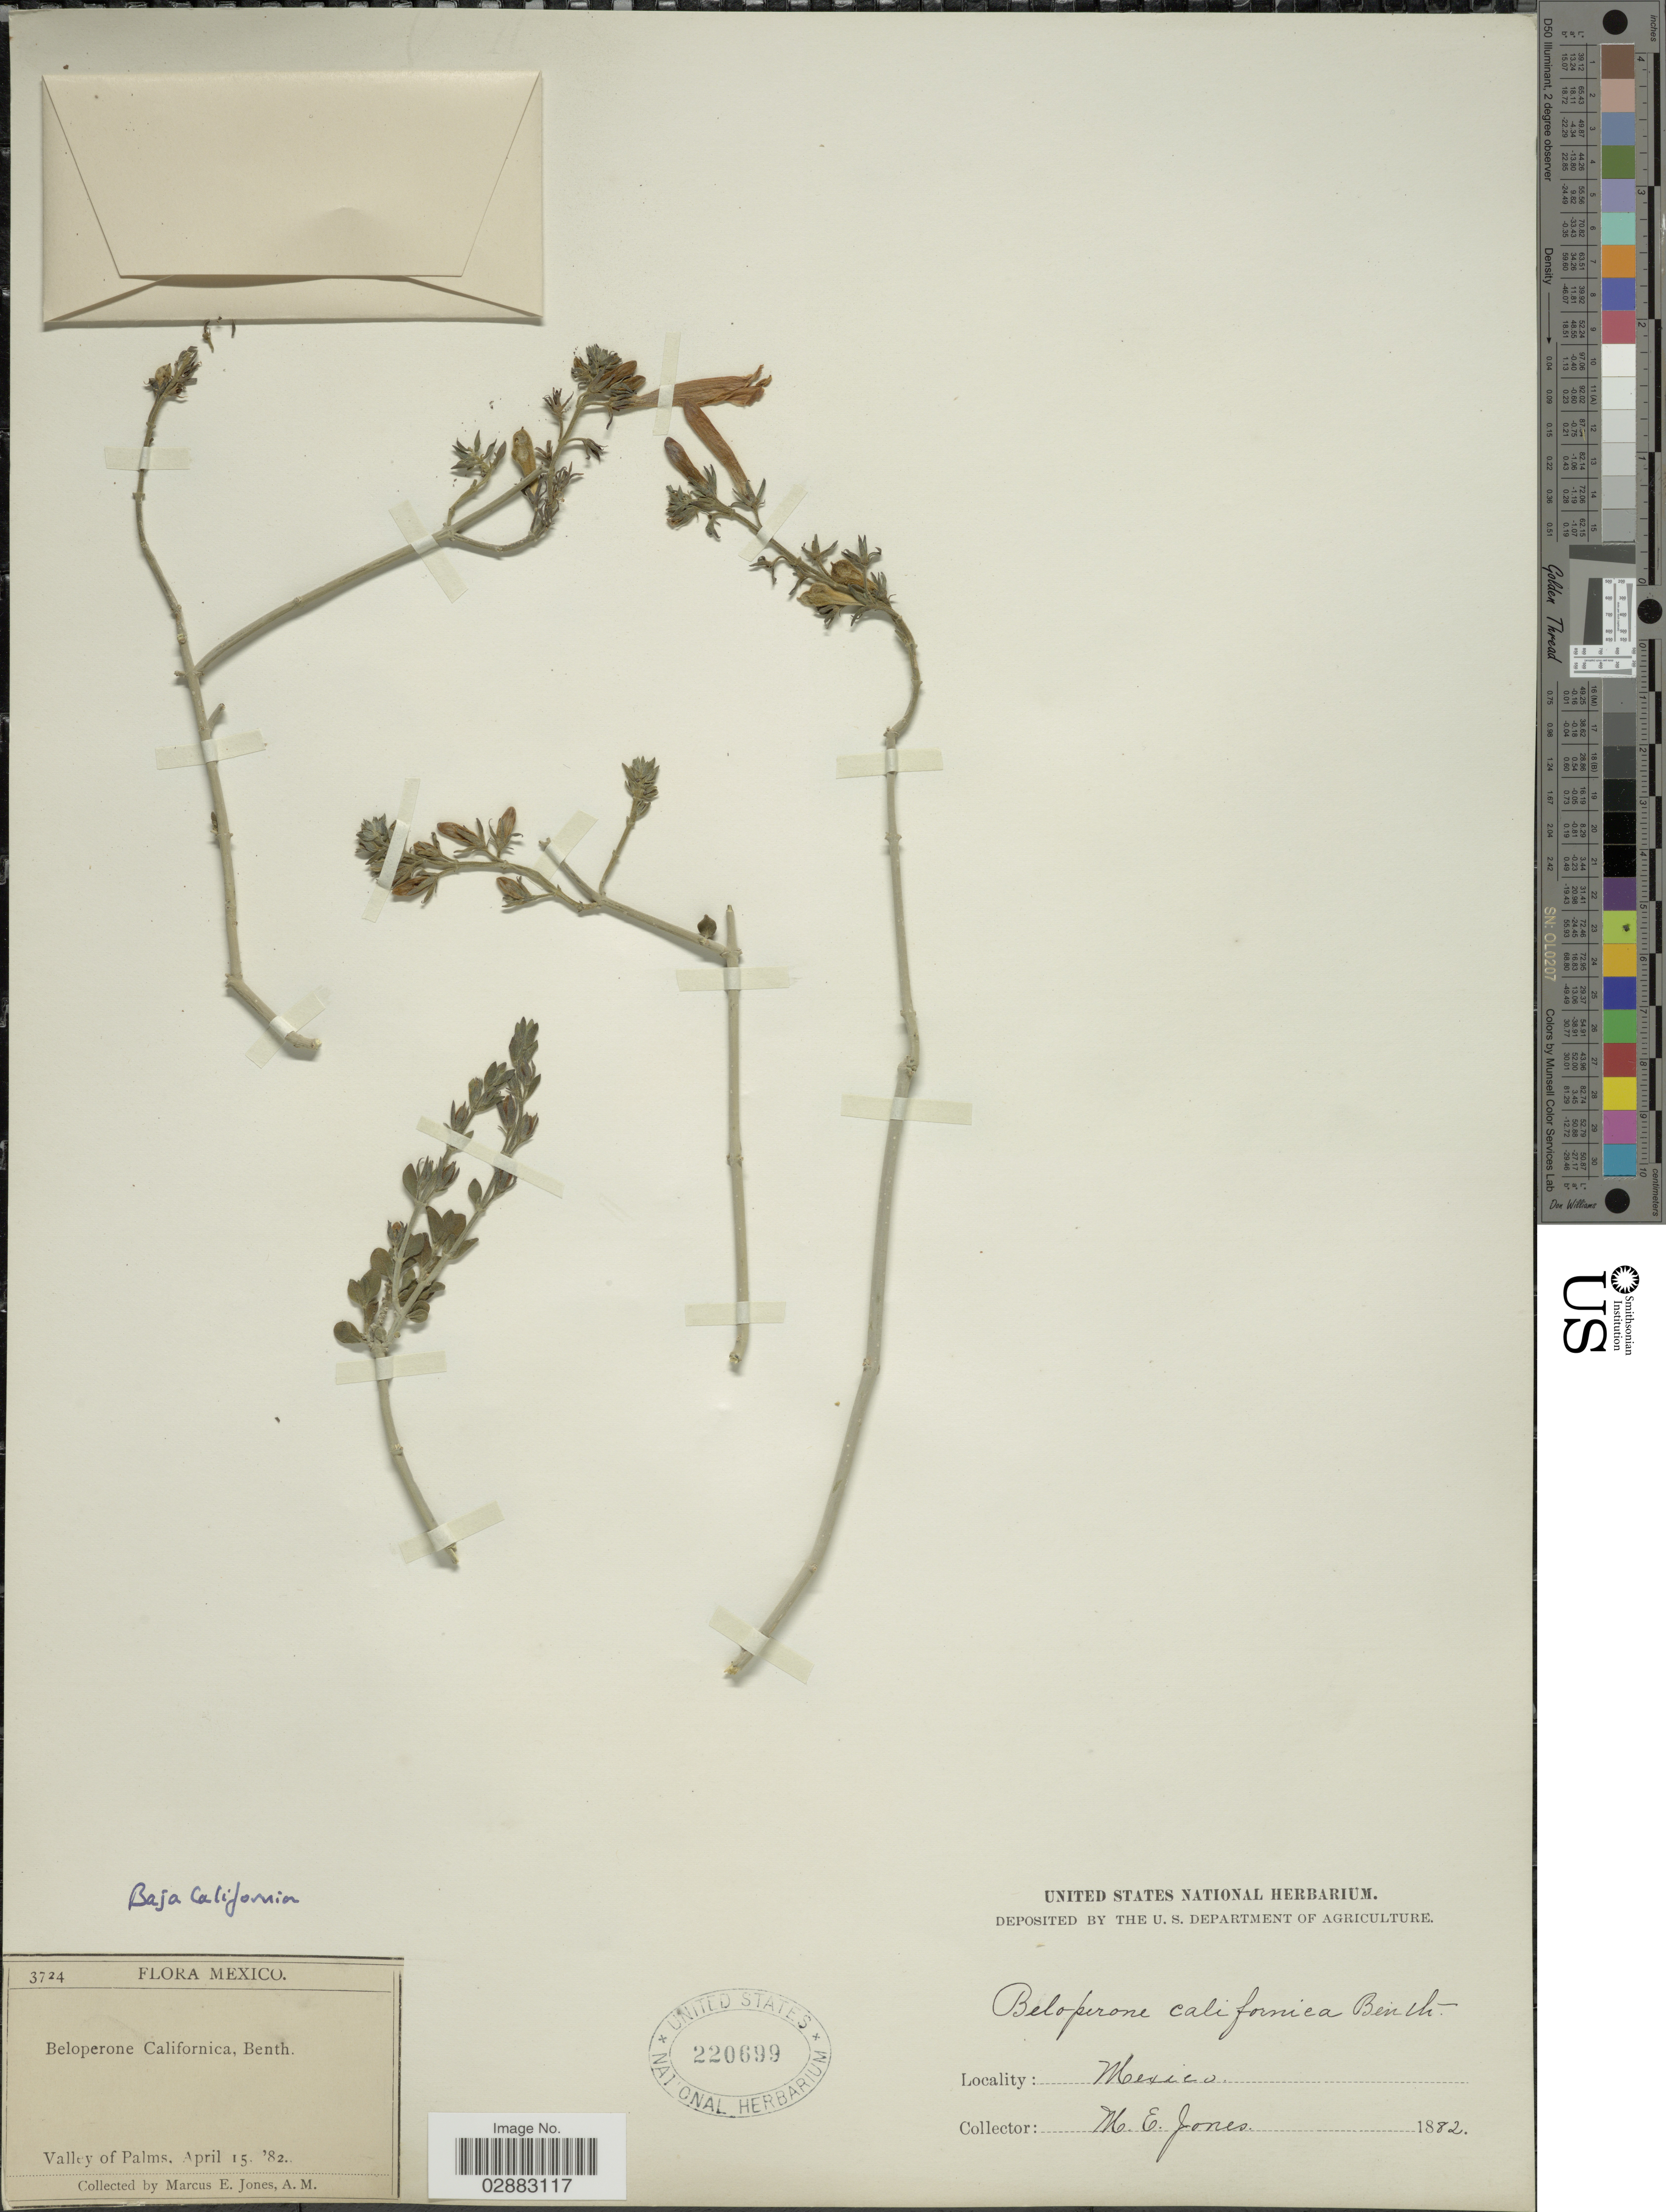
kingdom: Plantae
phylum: Tracheophyta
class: Magnoliopsida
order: Lamiales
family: Acanthaceae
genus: Beloperone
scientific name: Beloperone californica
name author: Benth.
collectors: M. E. Jones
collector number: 3724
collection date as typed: Transcribed d/m/y: 15/4/82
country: Mexico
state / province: Baja California Norte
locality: Valley of Palms.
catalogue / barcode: US 220699